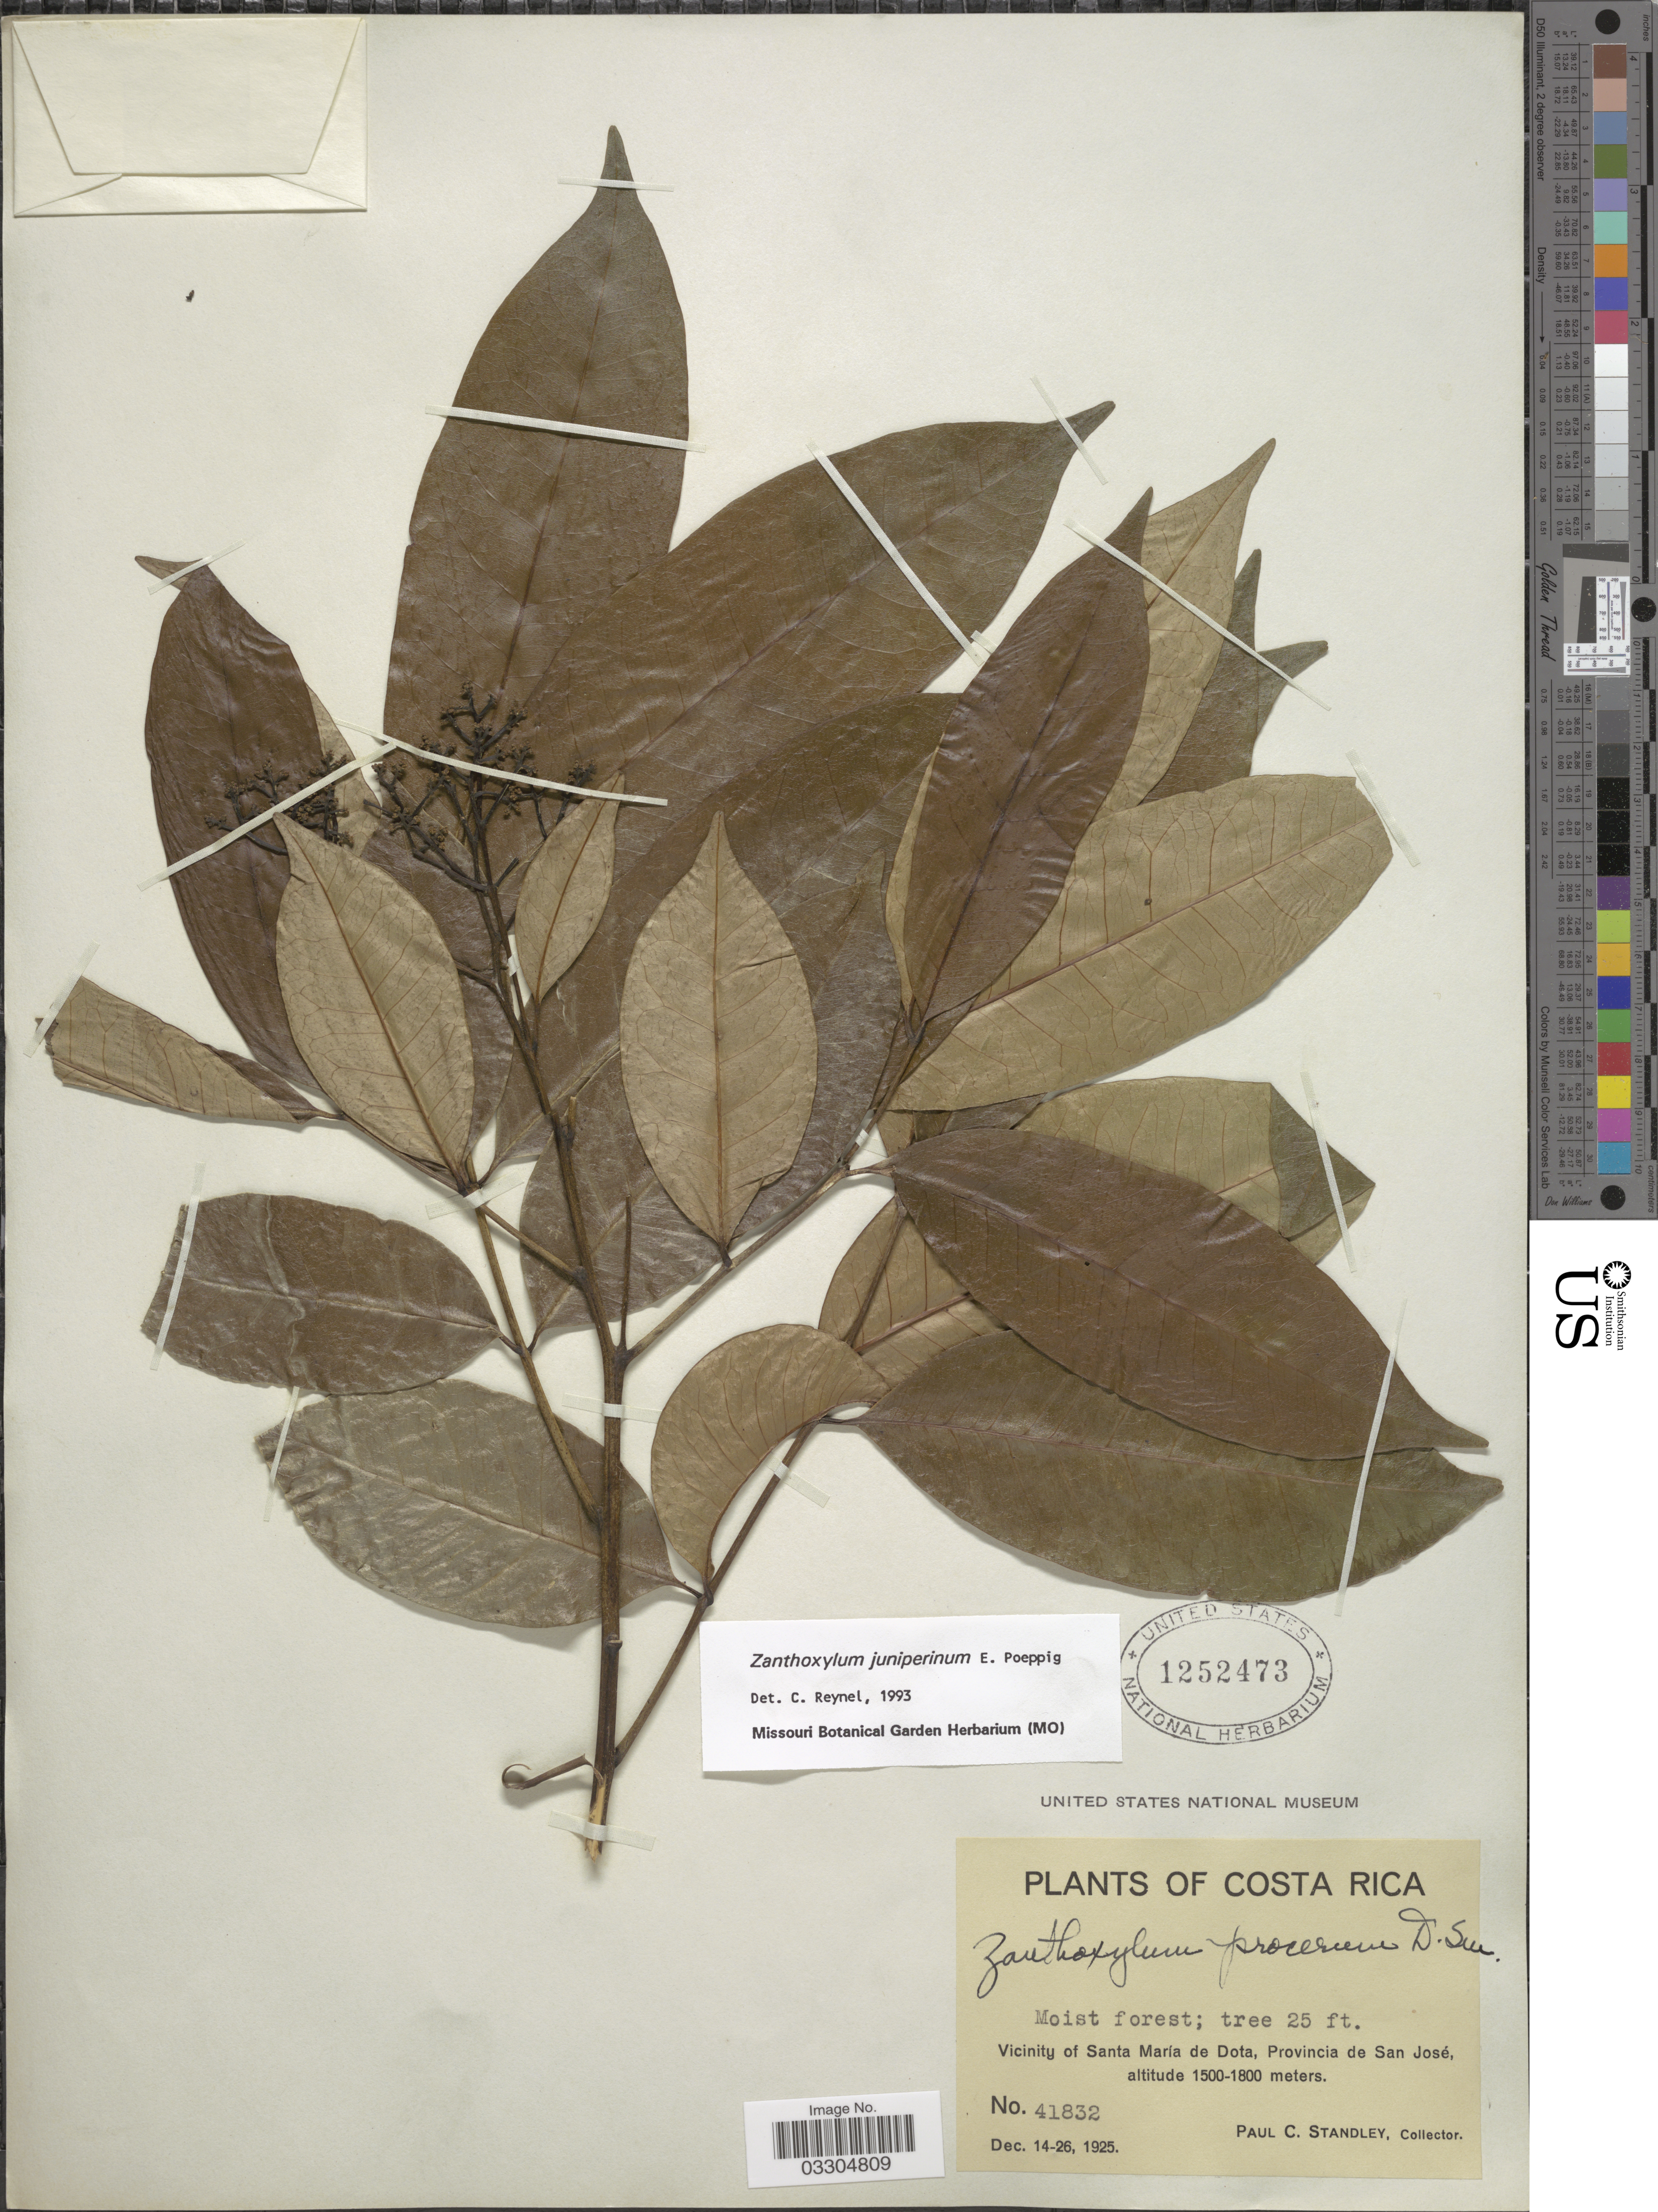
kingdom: Plantae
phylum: Tracheophyta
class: Magnoliopsida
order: Sapindales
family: Rutaceae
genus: Zanthoxylum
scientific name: Zanthoxylum procerum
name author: Donn. Sm.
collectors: P. C. Standley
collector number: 41832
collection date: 1925-12-14/1925-12-26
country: Costa Rica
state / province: San José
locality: Vicinity of Santa María de Dota.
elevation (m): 1500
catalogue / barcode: US 1252473